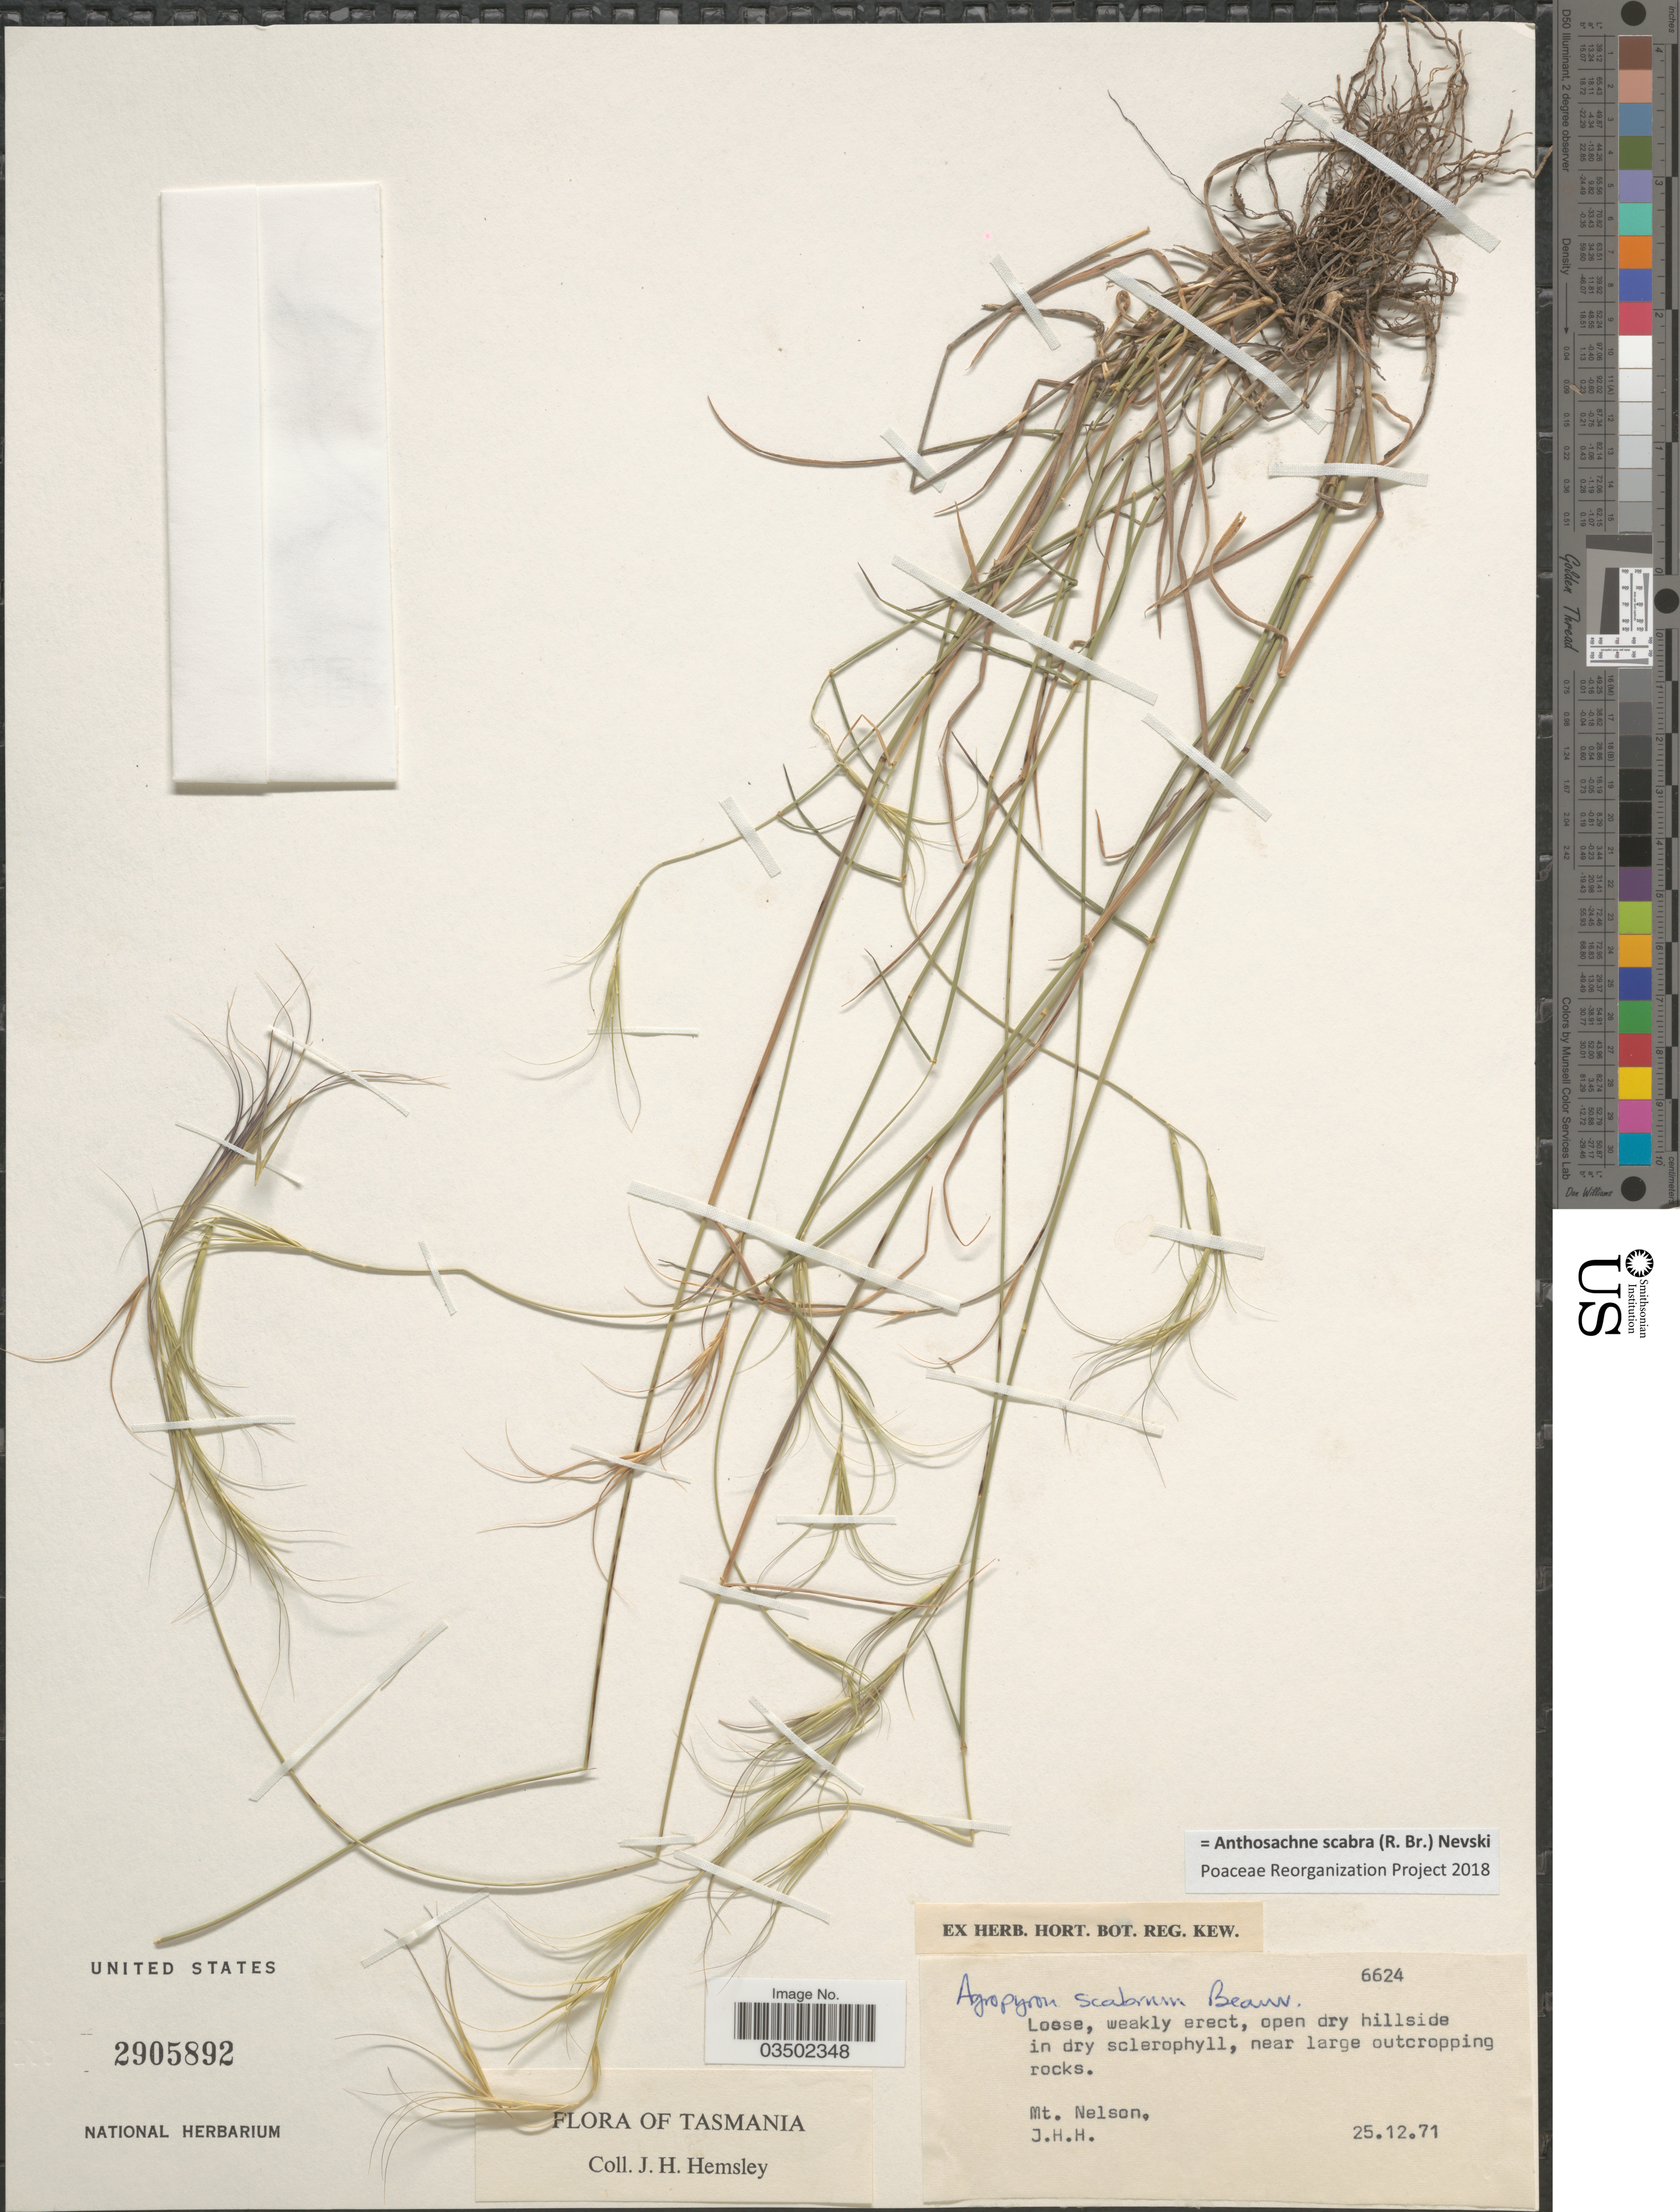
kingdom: Plantae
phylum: Tracheophyta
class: Liliopsida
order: Poales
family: Poaceae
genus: Anthosachne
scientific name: Anthosachne scabra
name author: (R. Br.) Nevski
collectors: J. H. Hemsley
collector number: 6624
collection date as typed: Transcribed d/m/y: 25/12/71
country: Australia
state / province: Tasmania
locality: Mt. Nelson.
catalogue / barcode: US 2905892